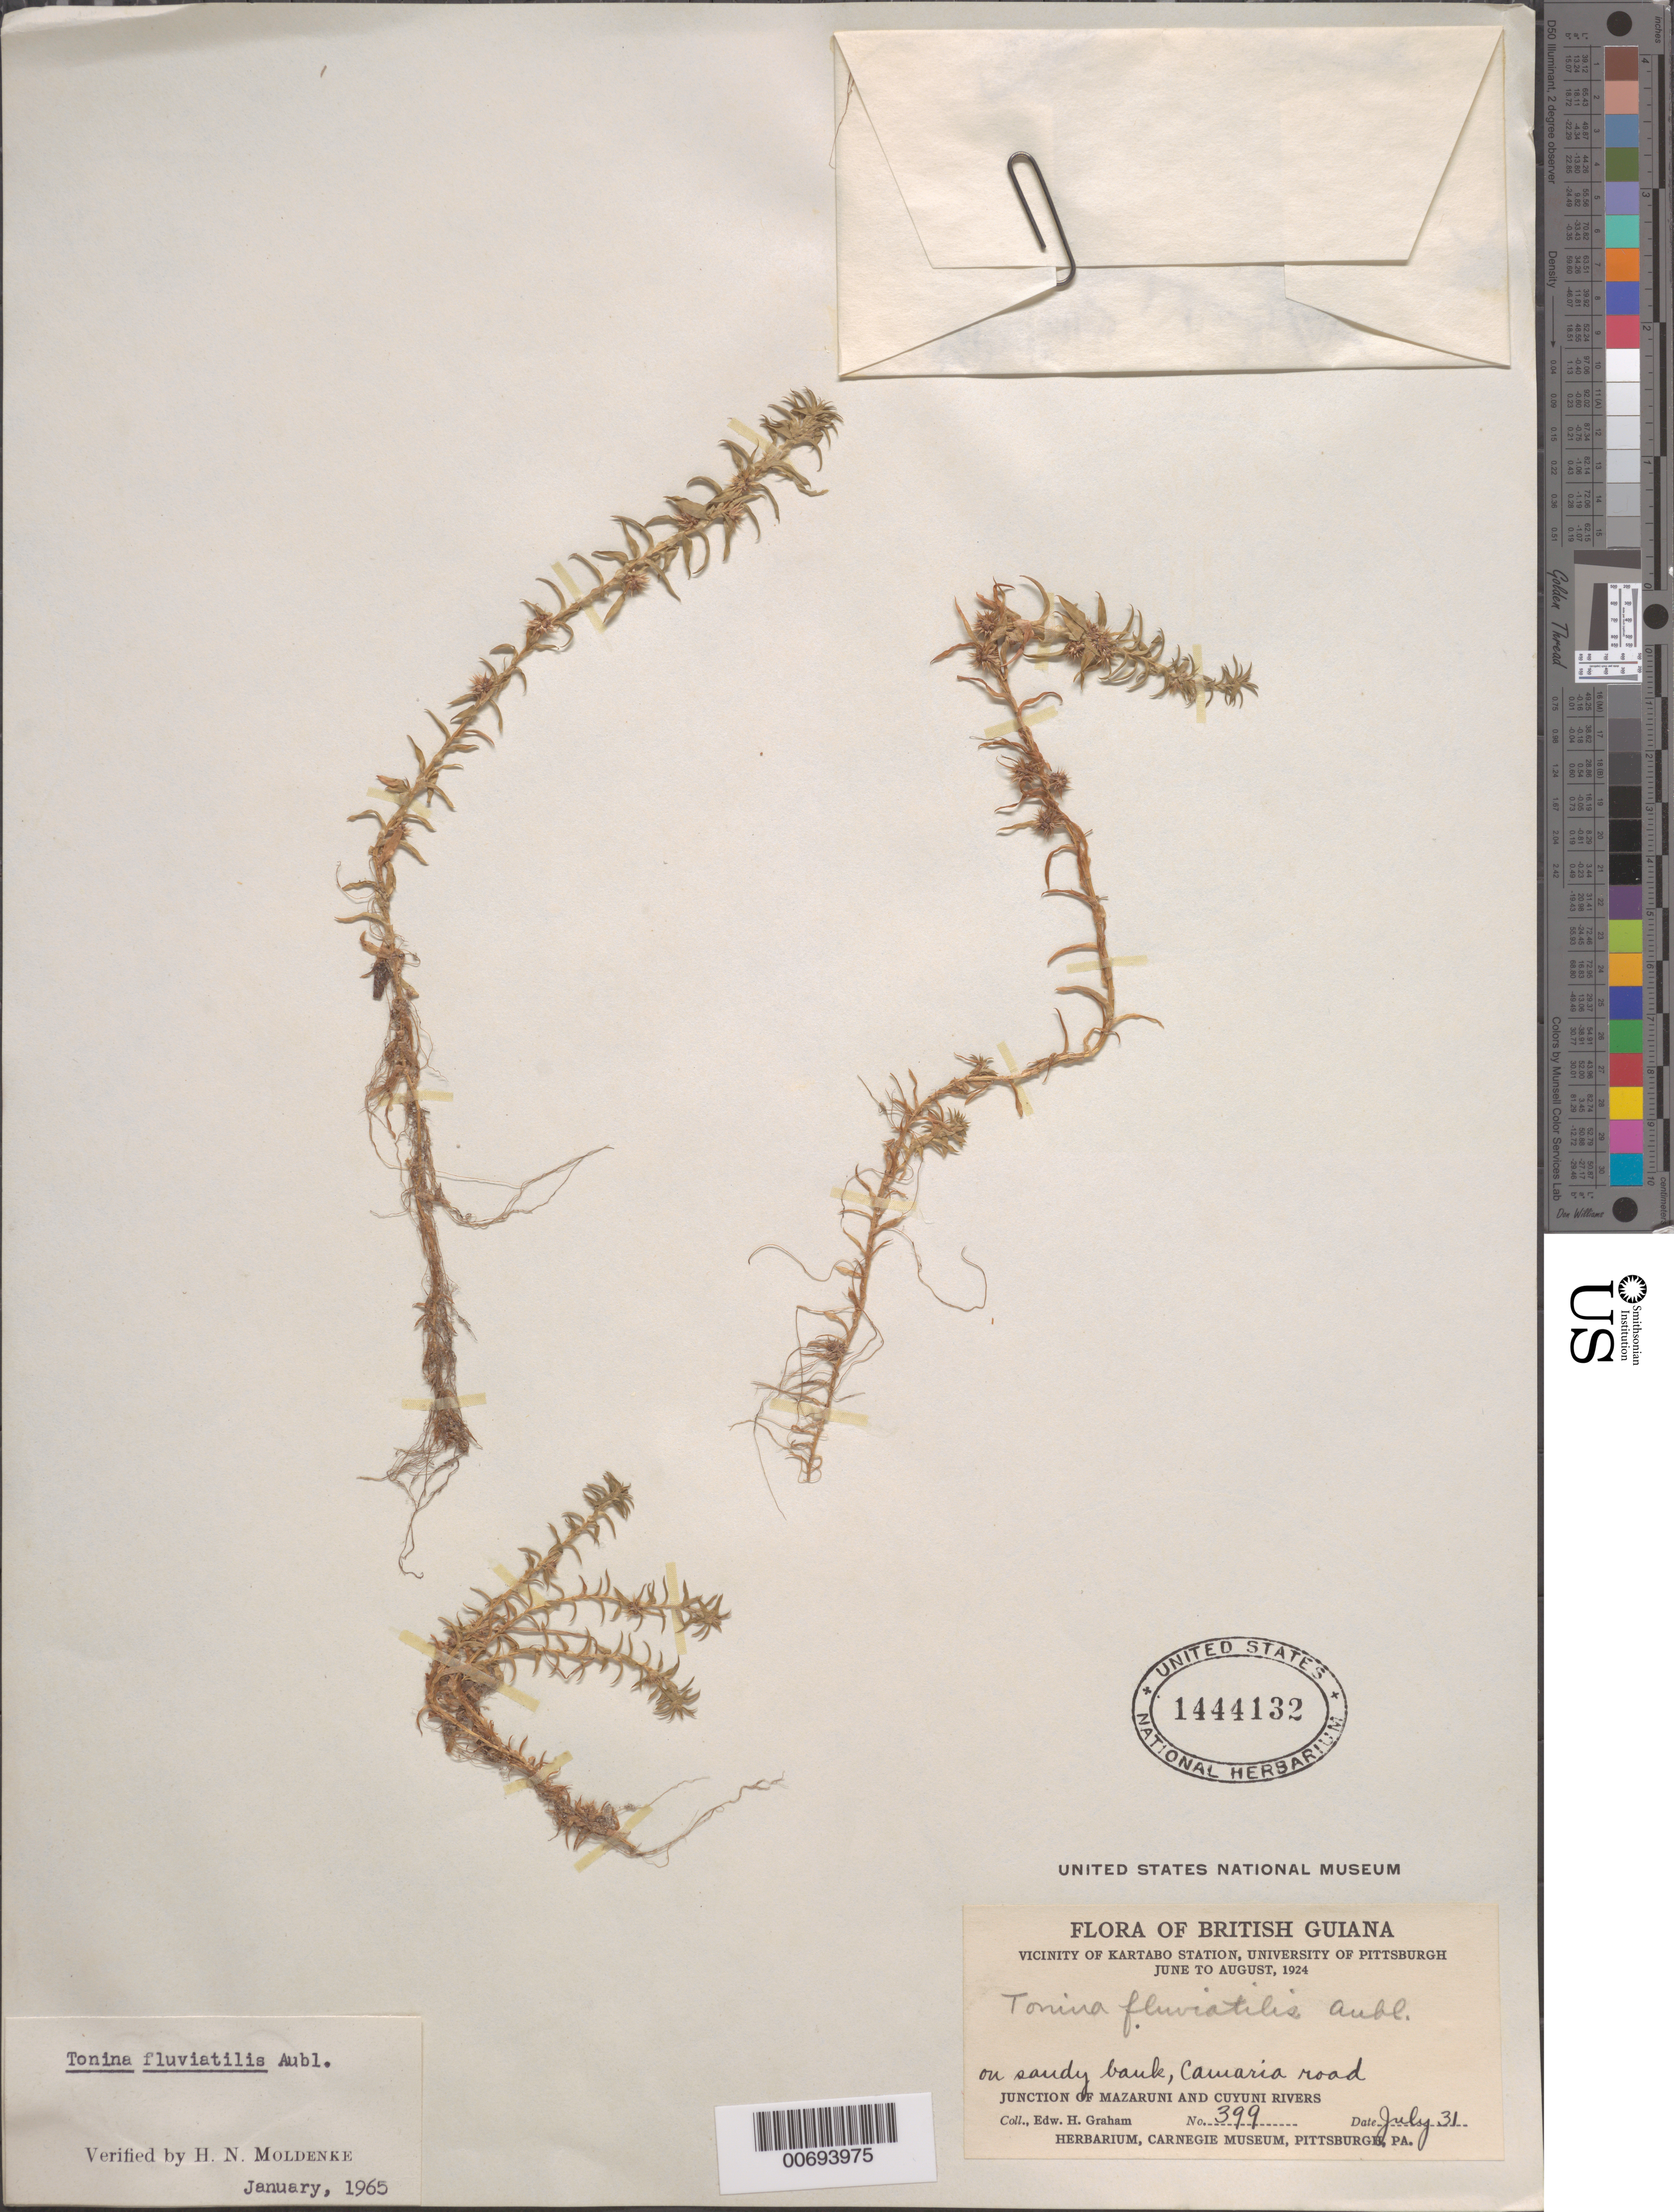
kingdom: Plantae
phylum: Tracheophyta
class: Liliopsida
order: Poales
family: Eriocaulaceae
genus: Tonina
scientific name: Tonina fluviatilis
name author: Aubl.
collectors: E. H. Graham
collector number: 399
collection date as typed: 31-Jul-24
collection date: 1924-07-31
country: Guyana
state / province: Cuyuni-Mazaruni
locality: Kartabo Station vic., Camaria Road, junction of Mazaruni and Cuyuni Rivers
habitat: Sandy bank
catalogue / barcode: US 1444132